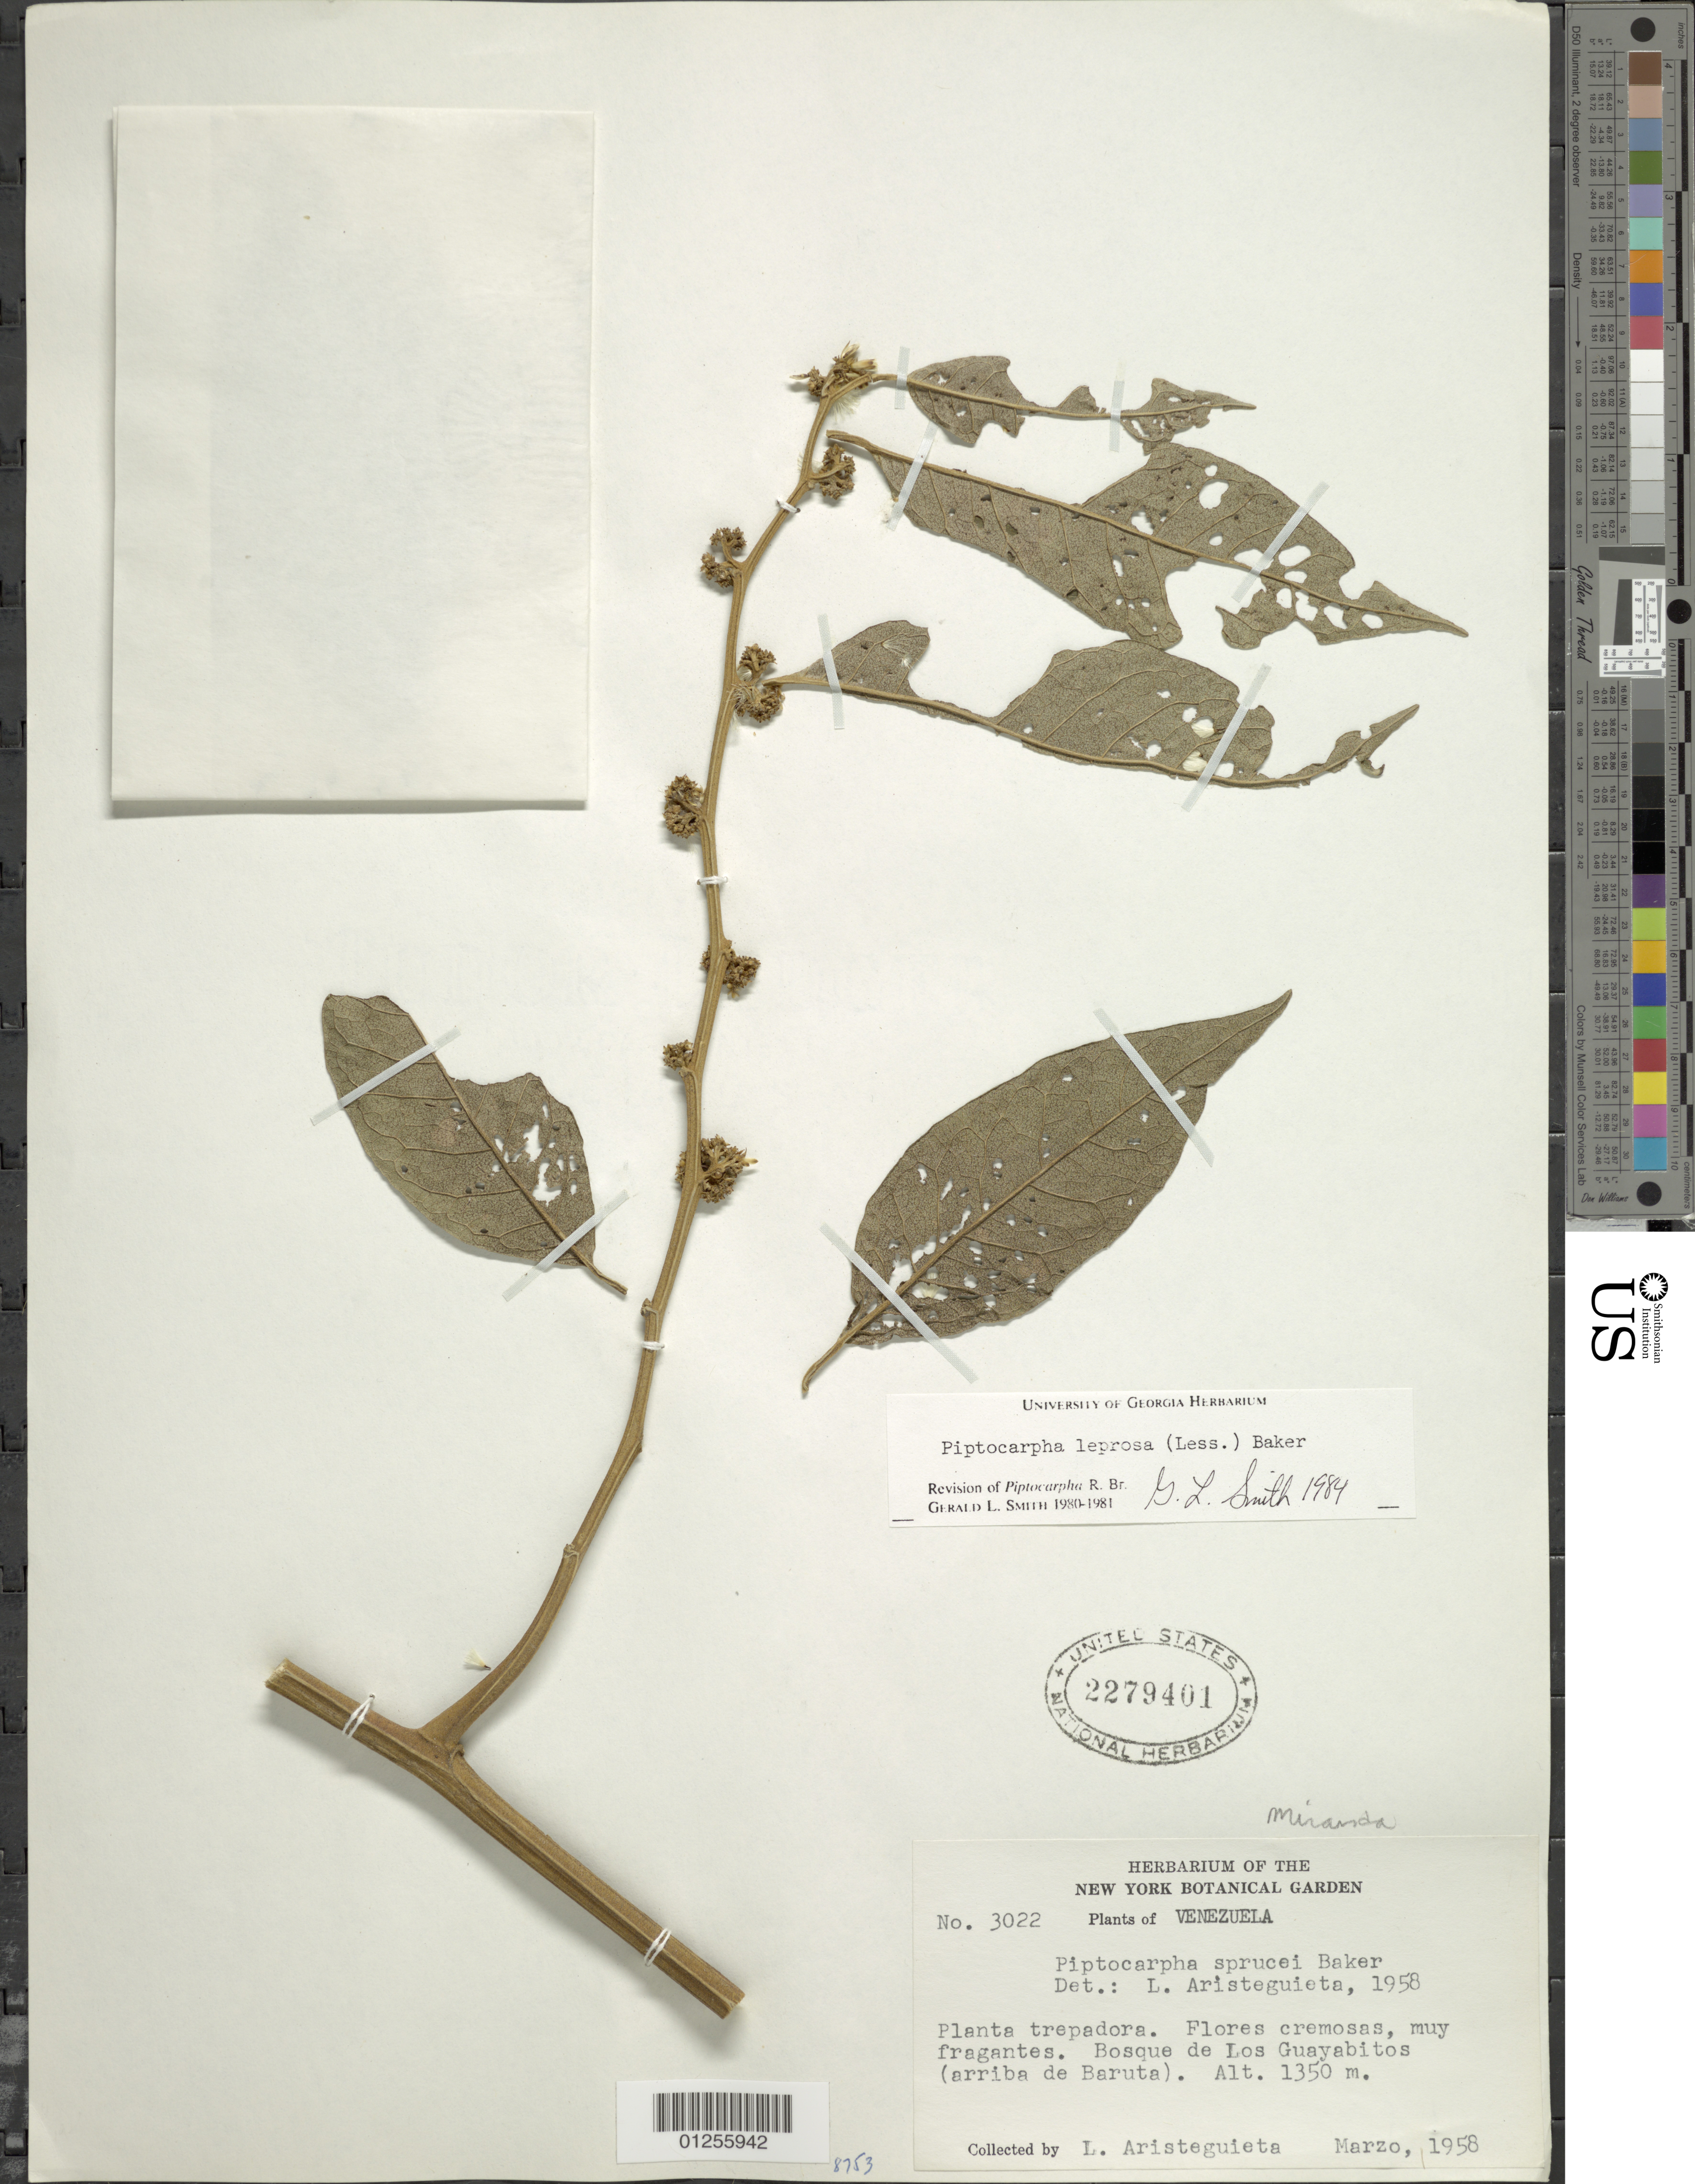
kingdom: Plantae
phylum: Tracheophyta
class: Magnoliopsida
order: Asterales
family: Asteraceae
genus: Piptocarpha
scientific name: Piptocarpha leprosa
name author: (Less.) Baker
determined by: Smith, Gary L.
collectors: L. Aristeguieta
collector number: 3022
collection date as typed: Mar 1958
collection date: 1958-03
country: Venezuela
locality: Bosque de Los Guayabitos (arriba de Baruta)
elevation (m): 1350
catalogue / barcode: US 2279401